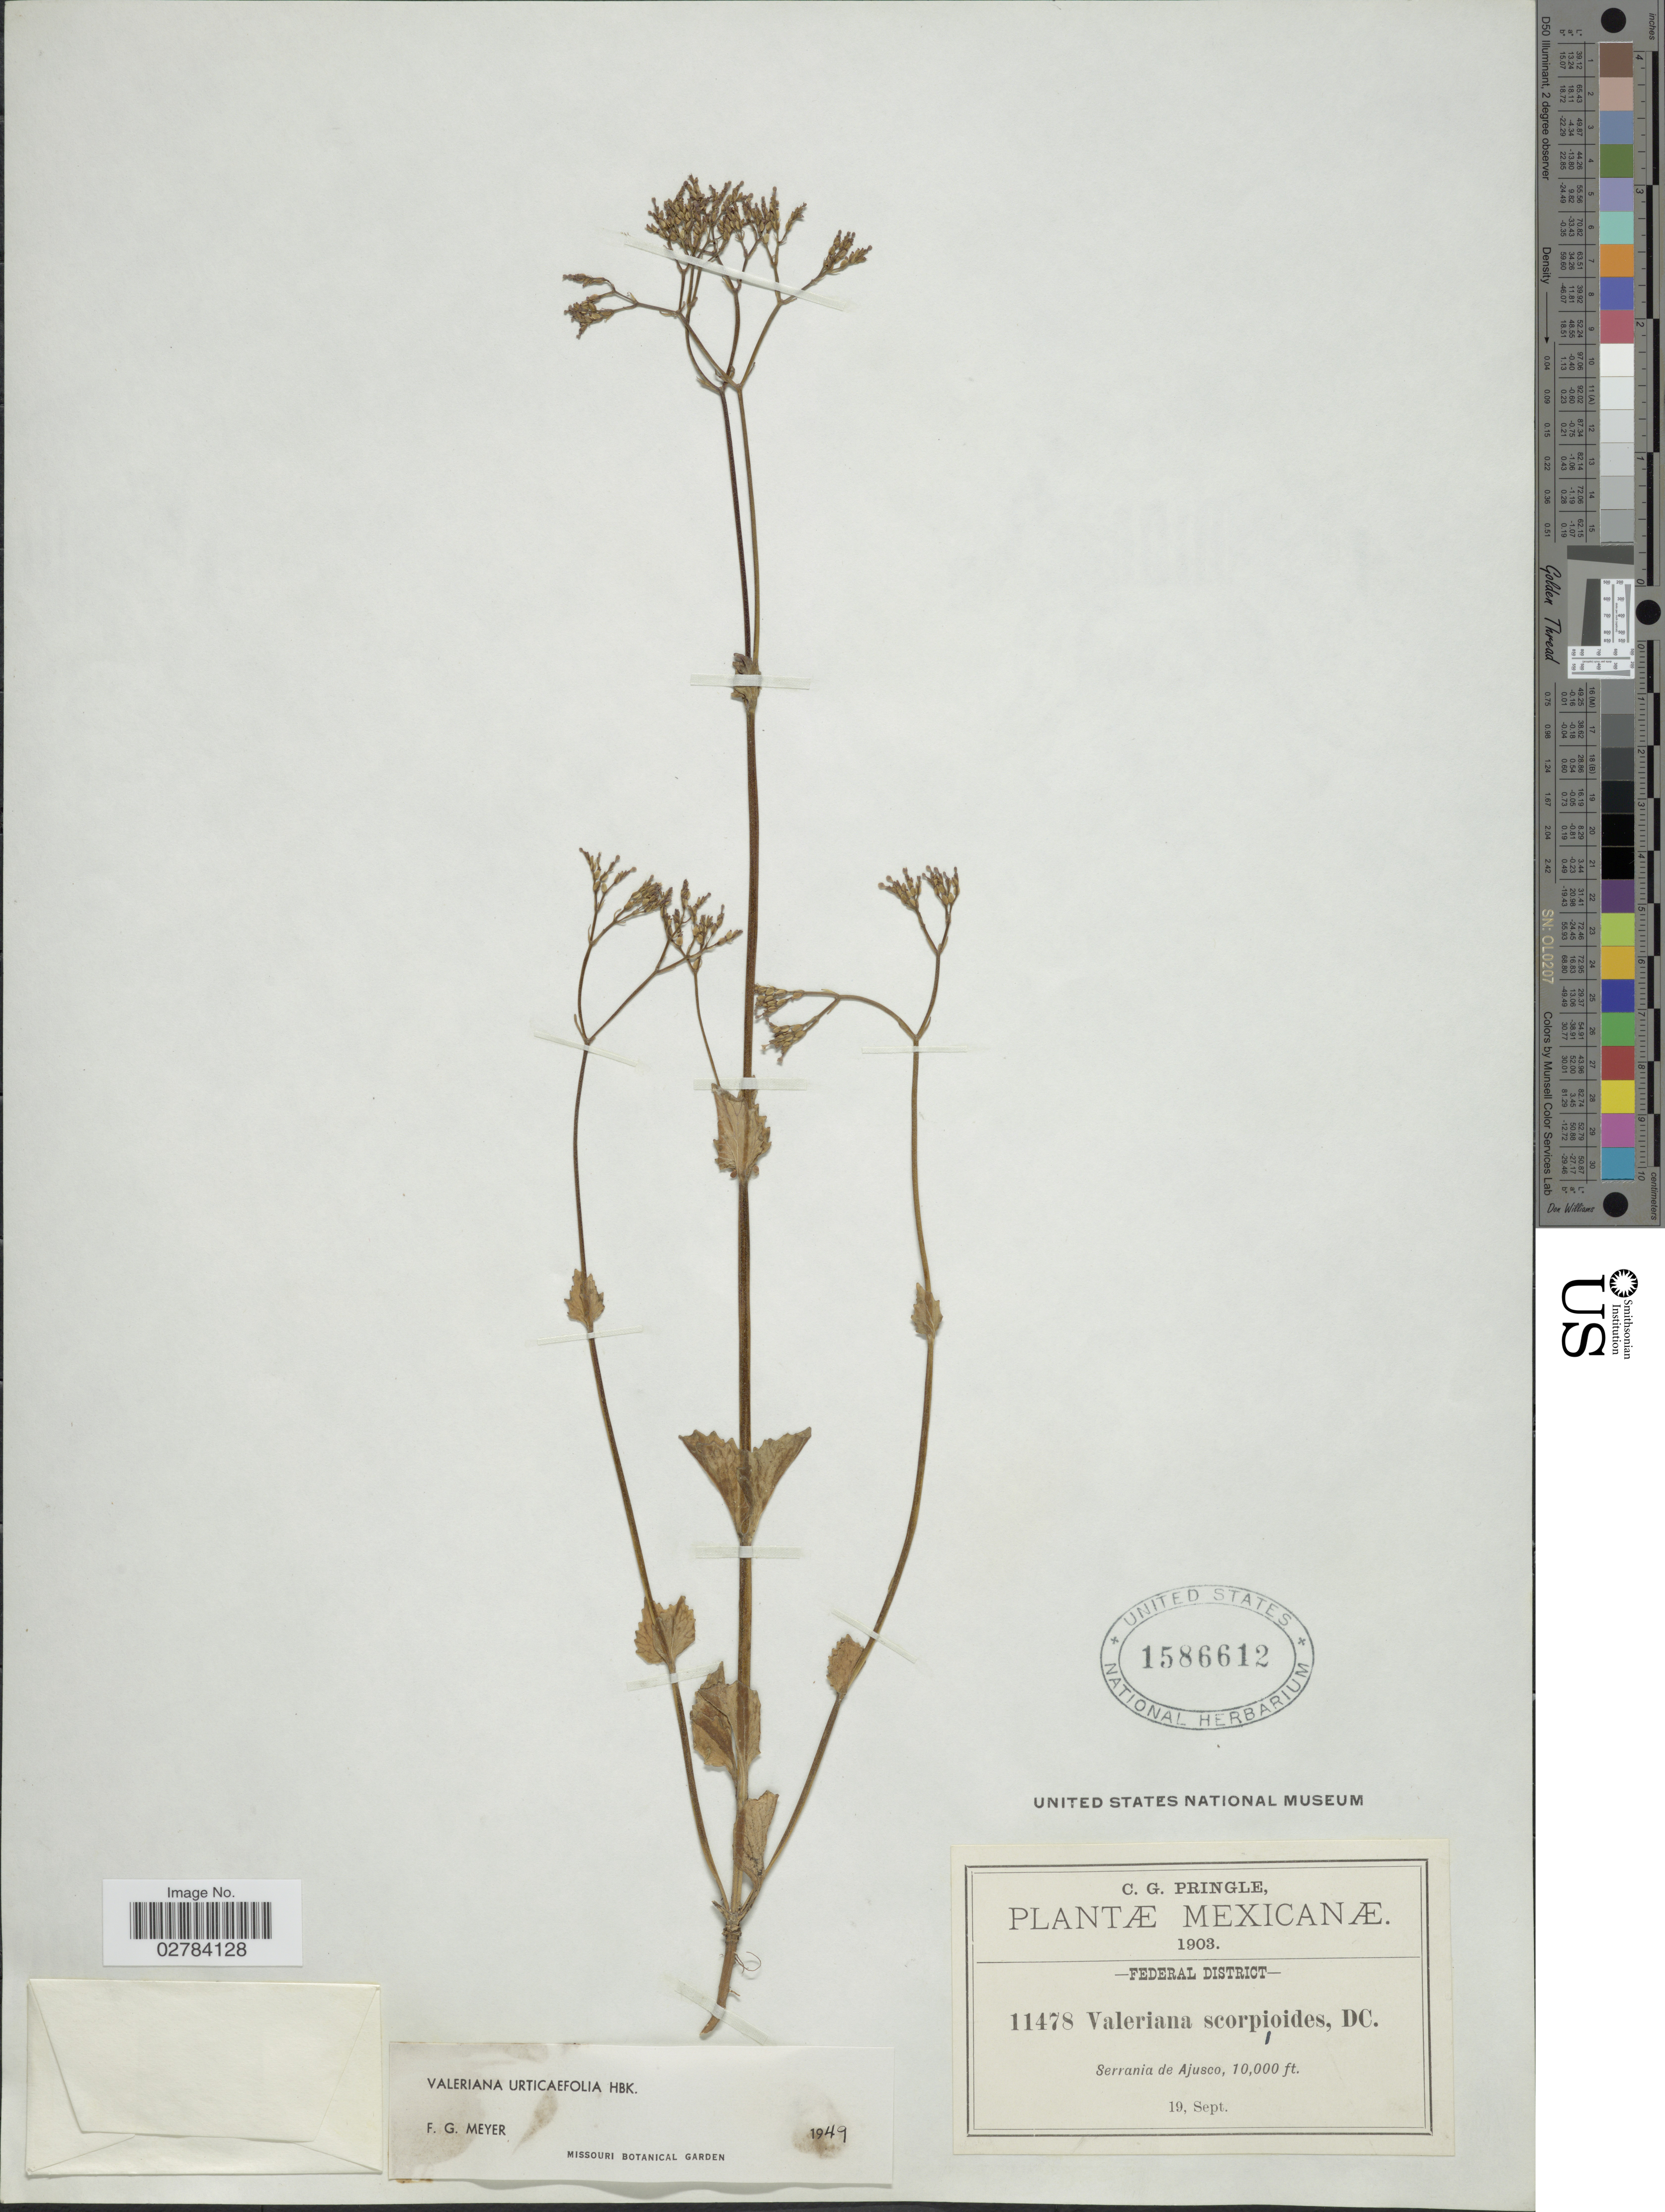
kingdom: Plantae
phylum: Tracheophyta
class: Magnoliopsida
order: Dipsacales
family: Caprifoliaceae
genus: Valeriana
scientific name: Valeriana urticaefolia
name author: Kunth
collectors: C. G. Pringle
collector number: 11478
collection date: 1903-09-19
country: Mexico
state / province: Distrito Federal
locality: Federal District, Serrania de Ajusco.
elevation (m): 3048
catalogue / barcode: US 1586612